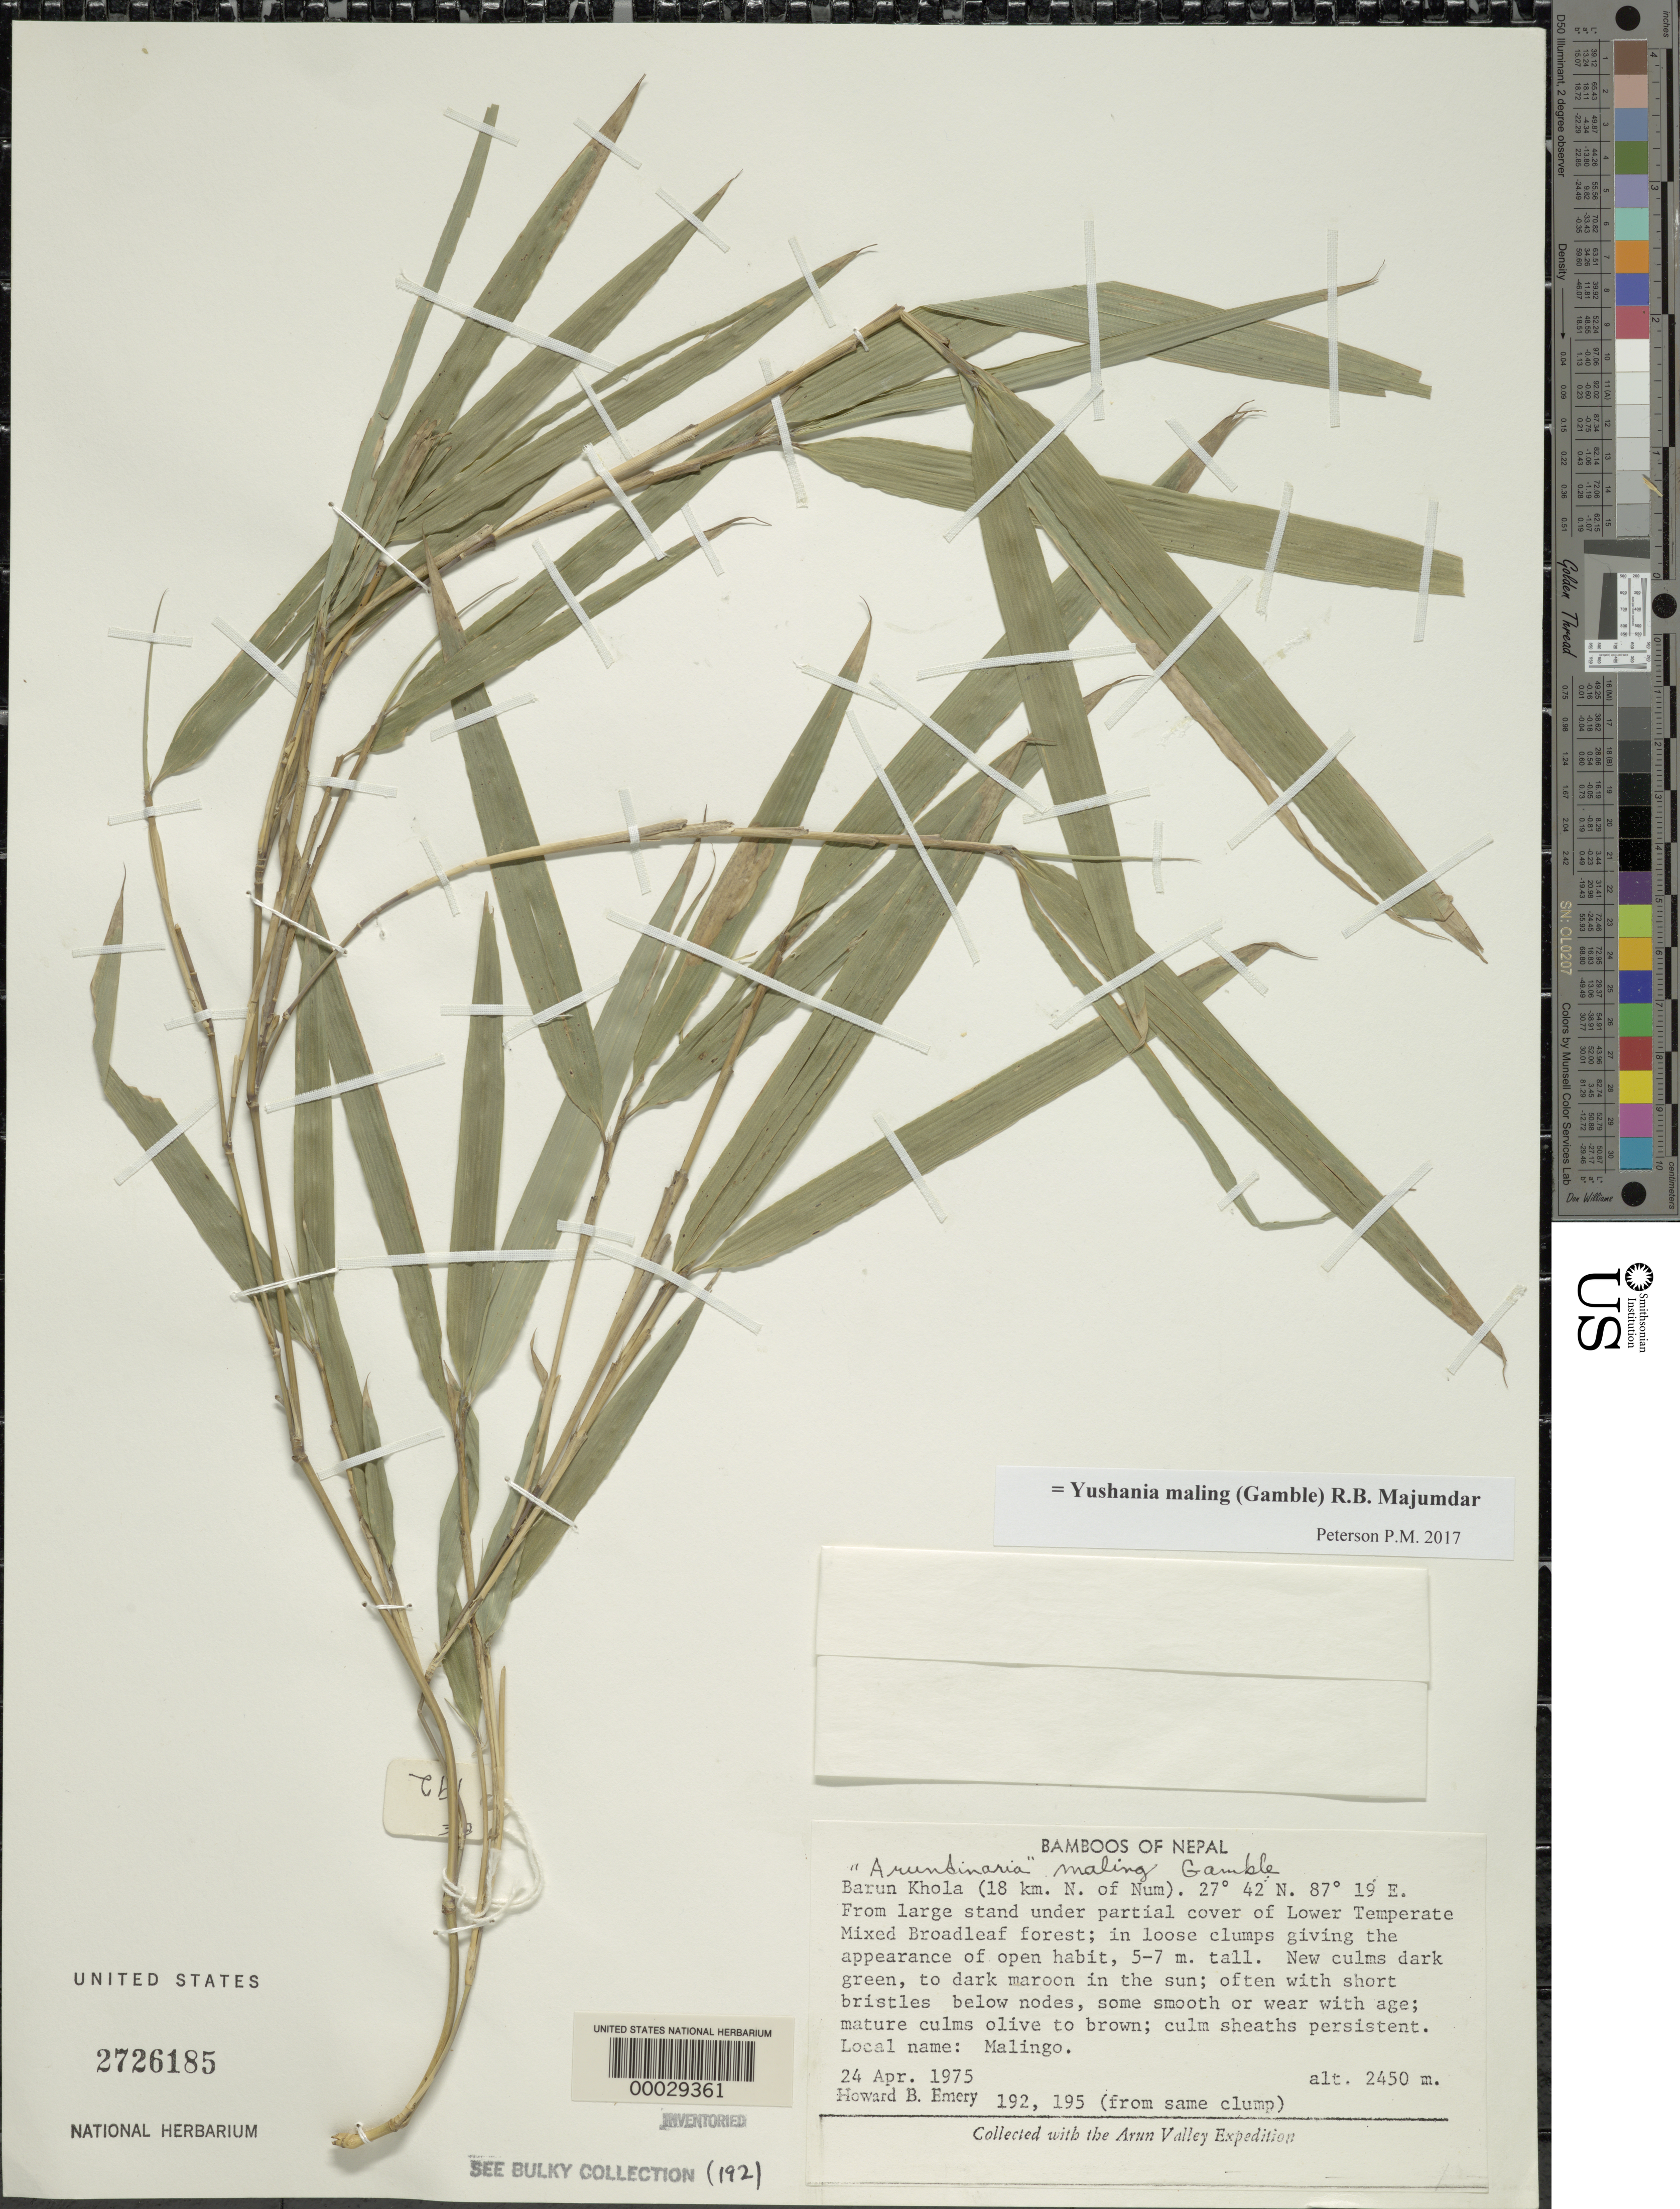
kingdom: Plantae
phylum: Tracheophyta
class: Liliopsida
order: Poales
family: Poaceae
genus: Yushania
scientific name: Yushania maling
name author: (Gamble) R.B. Majumdar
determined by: Poaceae Reorganization Project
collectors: H. B. Emery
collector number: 192, 195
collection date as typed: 24 Apr 1975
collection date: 1975-04-24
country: Nepal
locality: Barun khola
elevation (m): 2450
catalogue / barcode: US 2726185